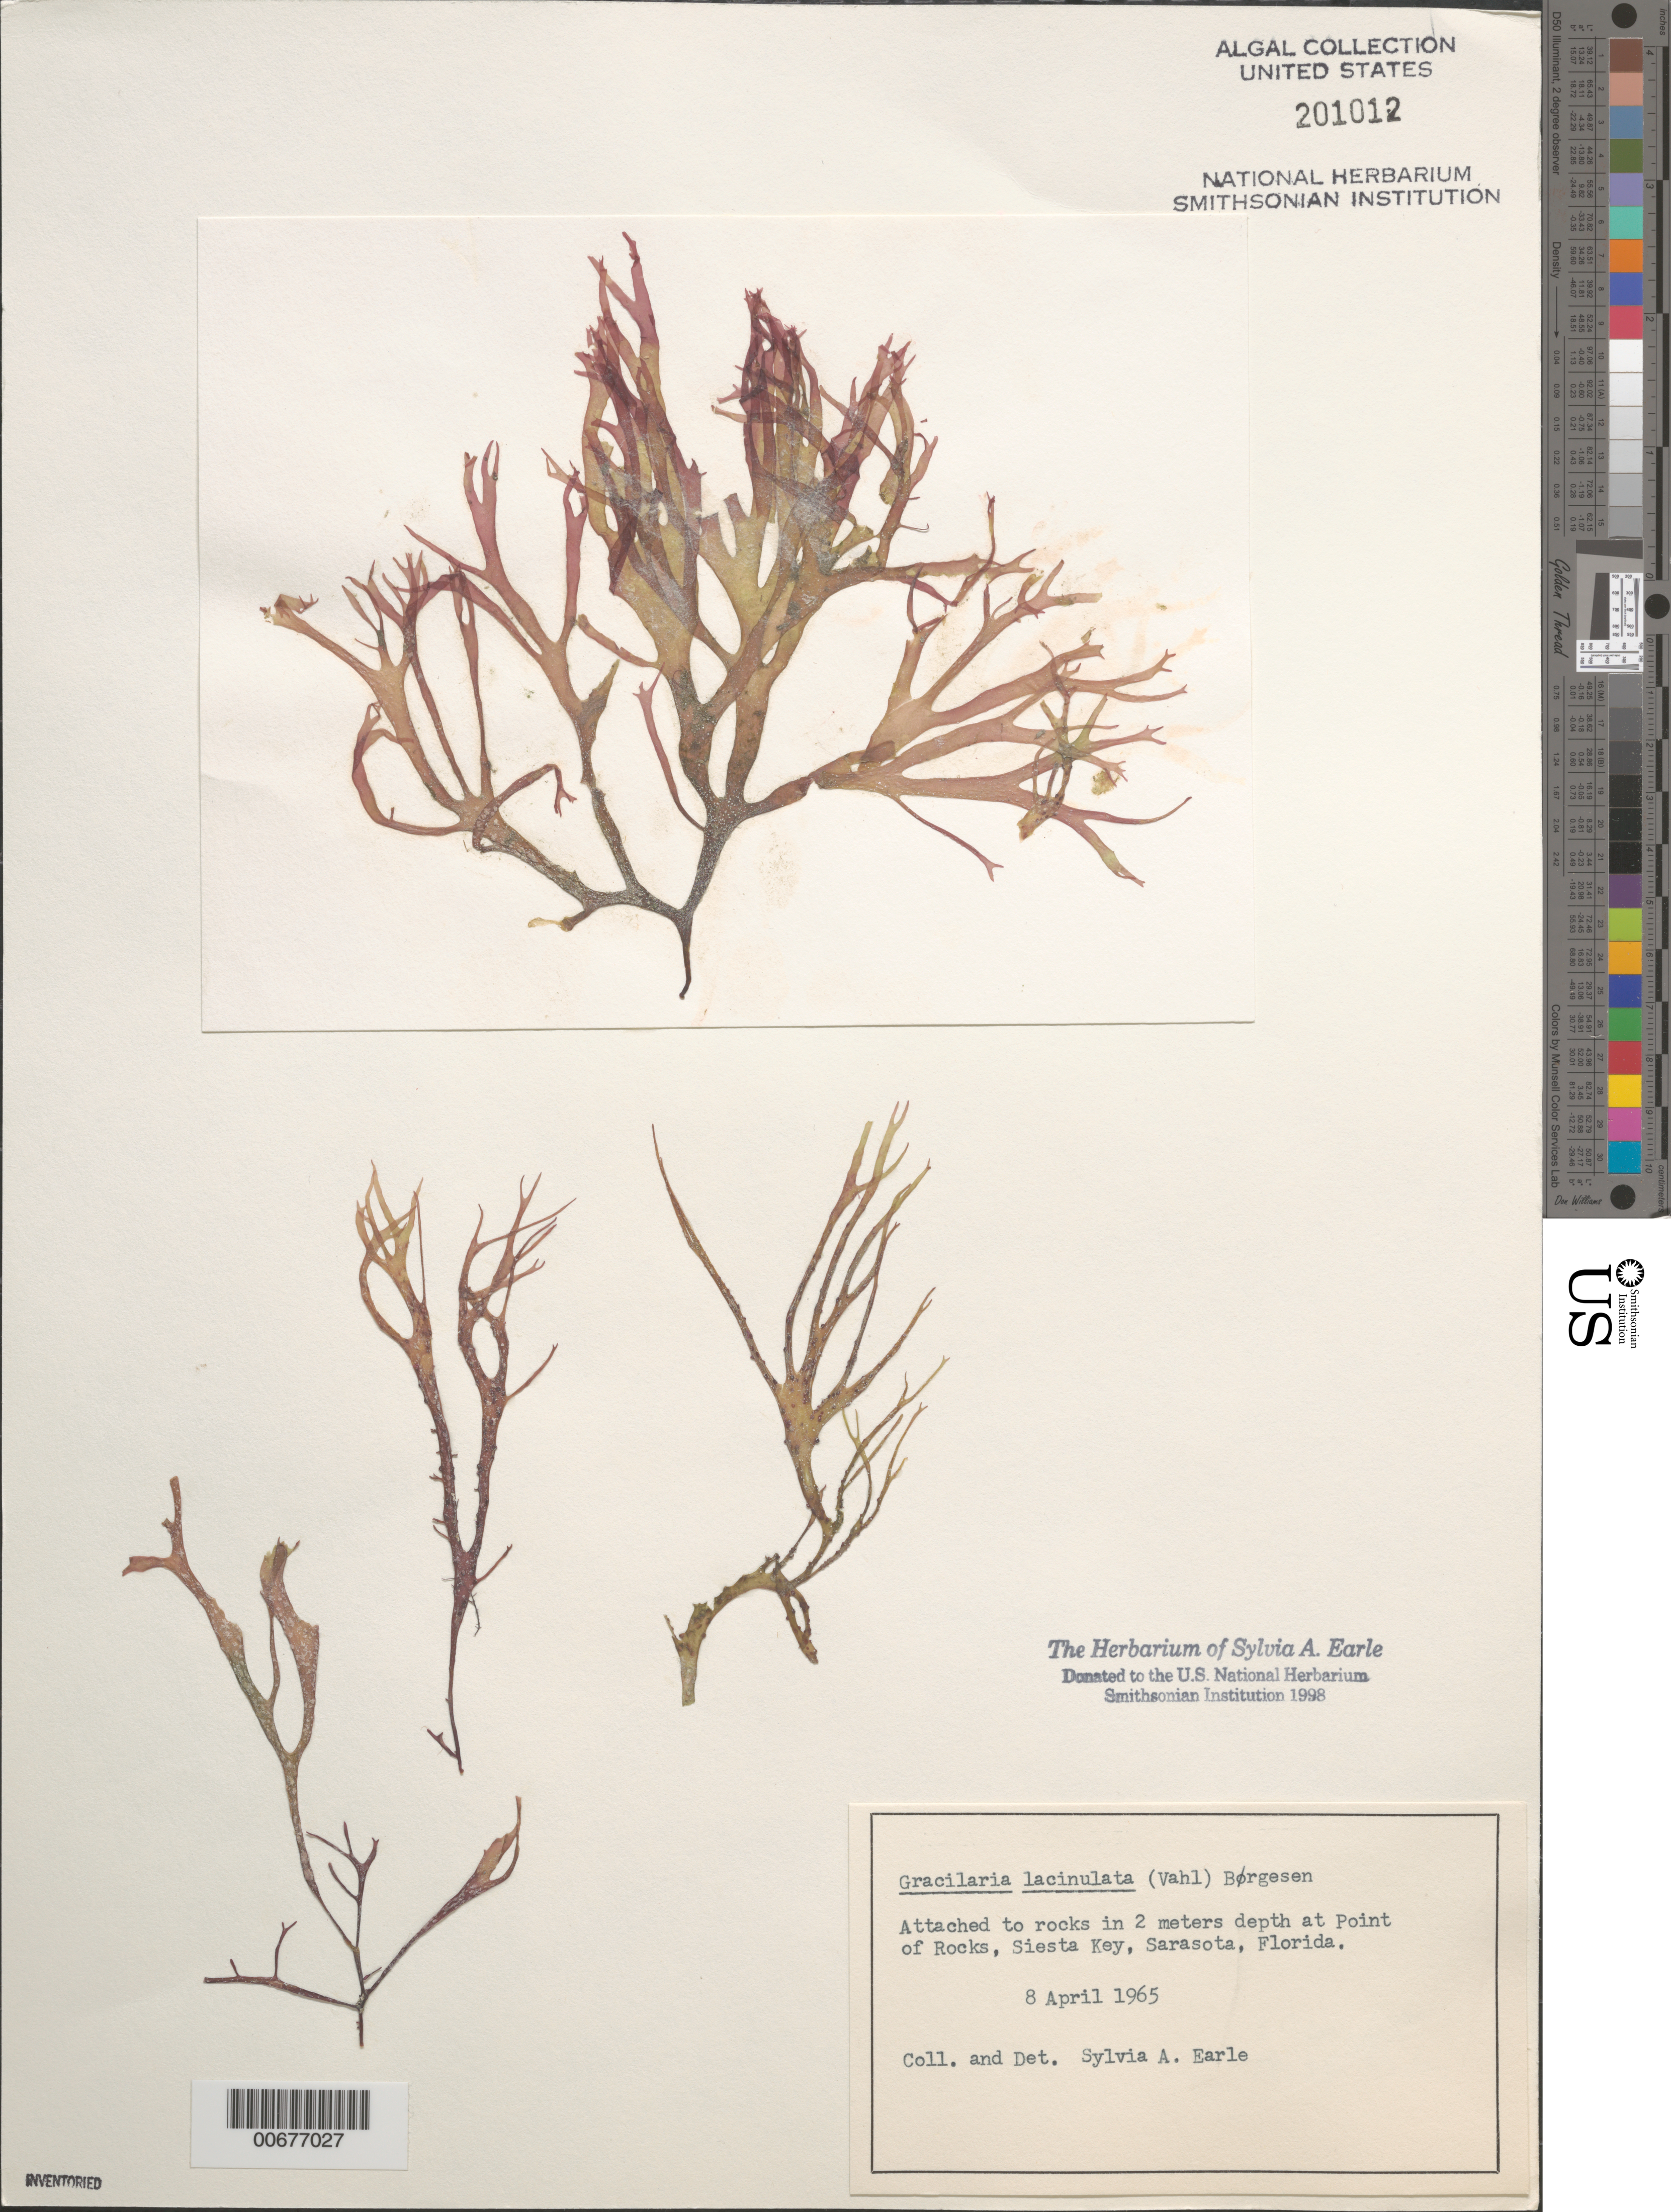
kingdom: Plantae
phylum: Rhodophyta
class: Florideophyceae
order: Gracilariales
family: Gracilariaceae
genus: Gracilaria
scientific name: Gracilaria isabellana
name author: Gurgel et al. in I.A. Abbott & McDermid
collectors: S. A. Earle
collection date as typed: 08 Apr 1965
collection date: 1965-04-08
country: United States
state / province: Florida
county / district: Sarasota County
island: Siesta Key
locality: Point of Rocks Road, Sarasota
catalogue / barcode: US 201012